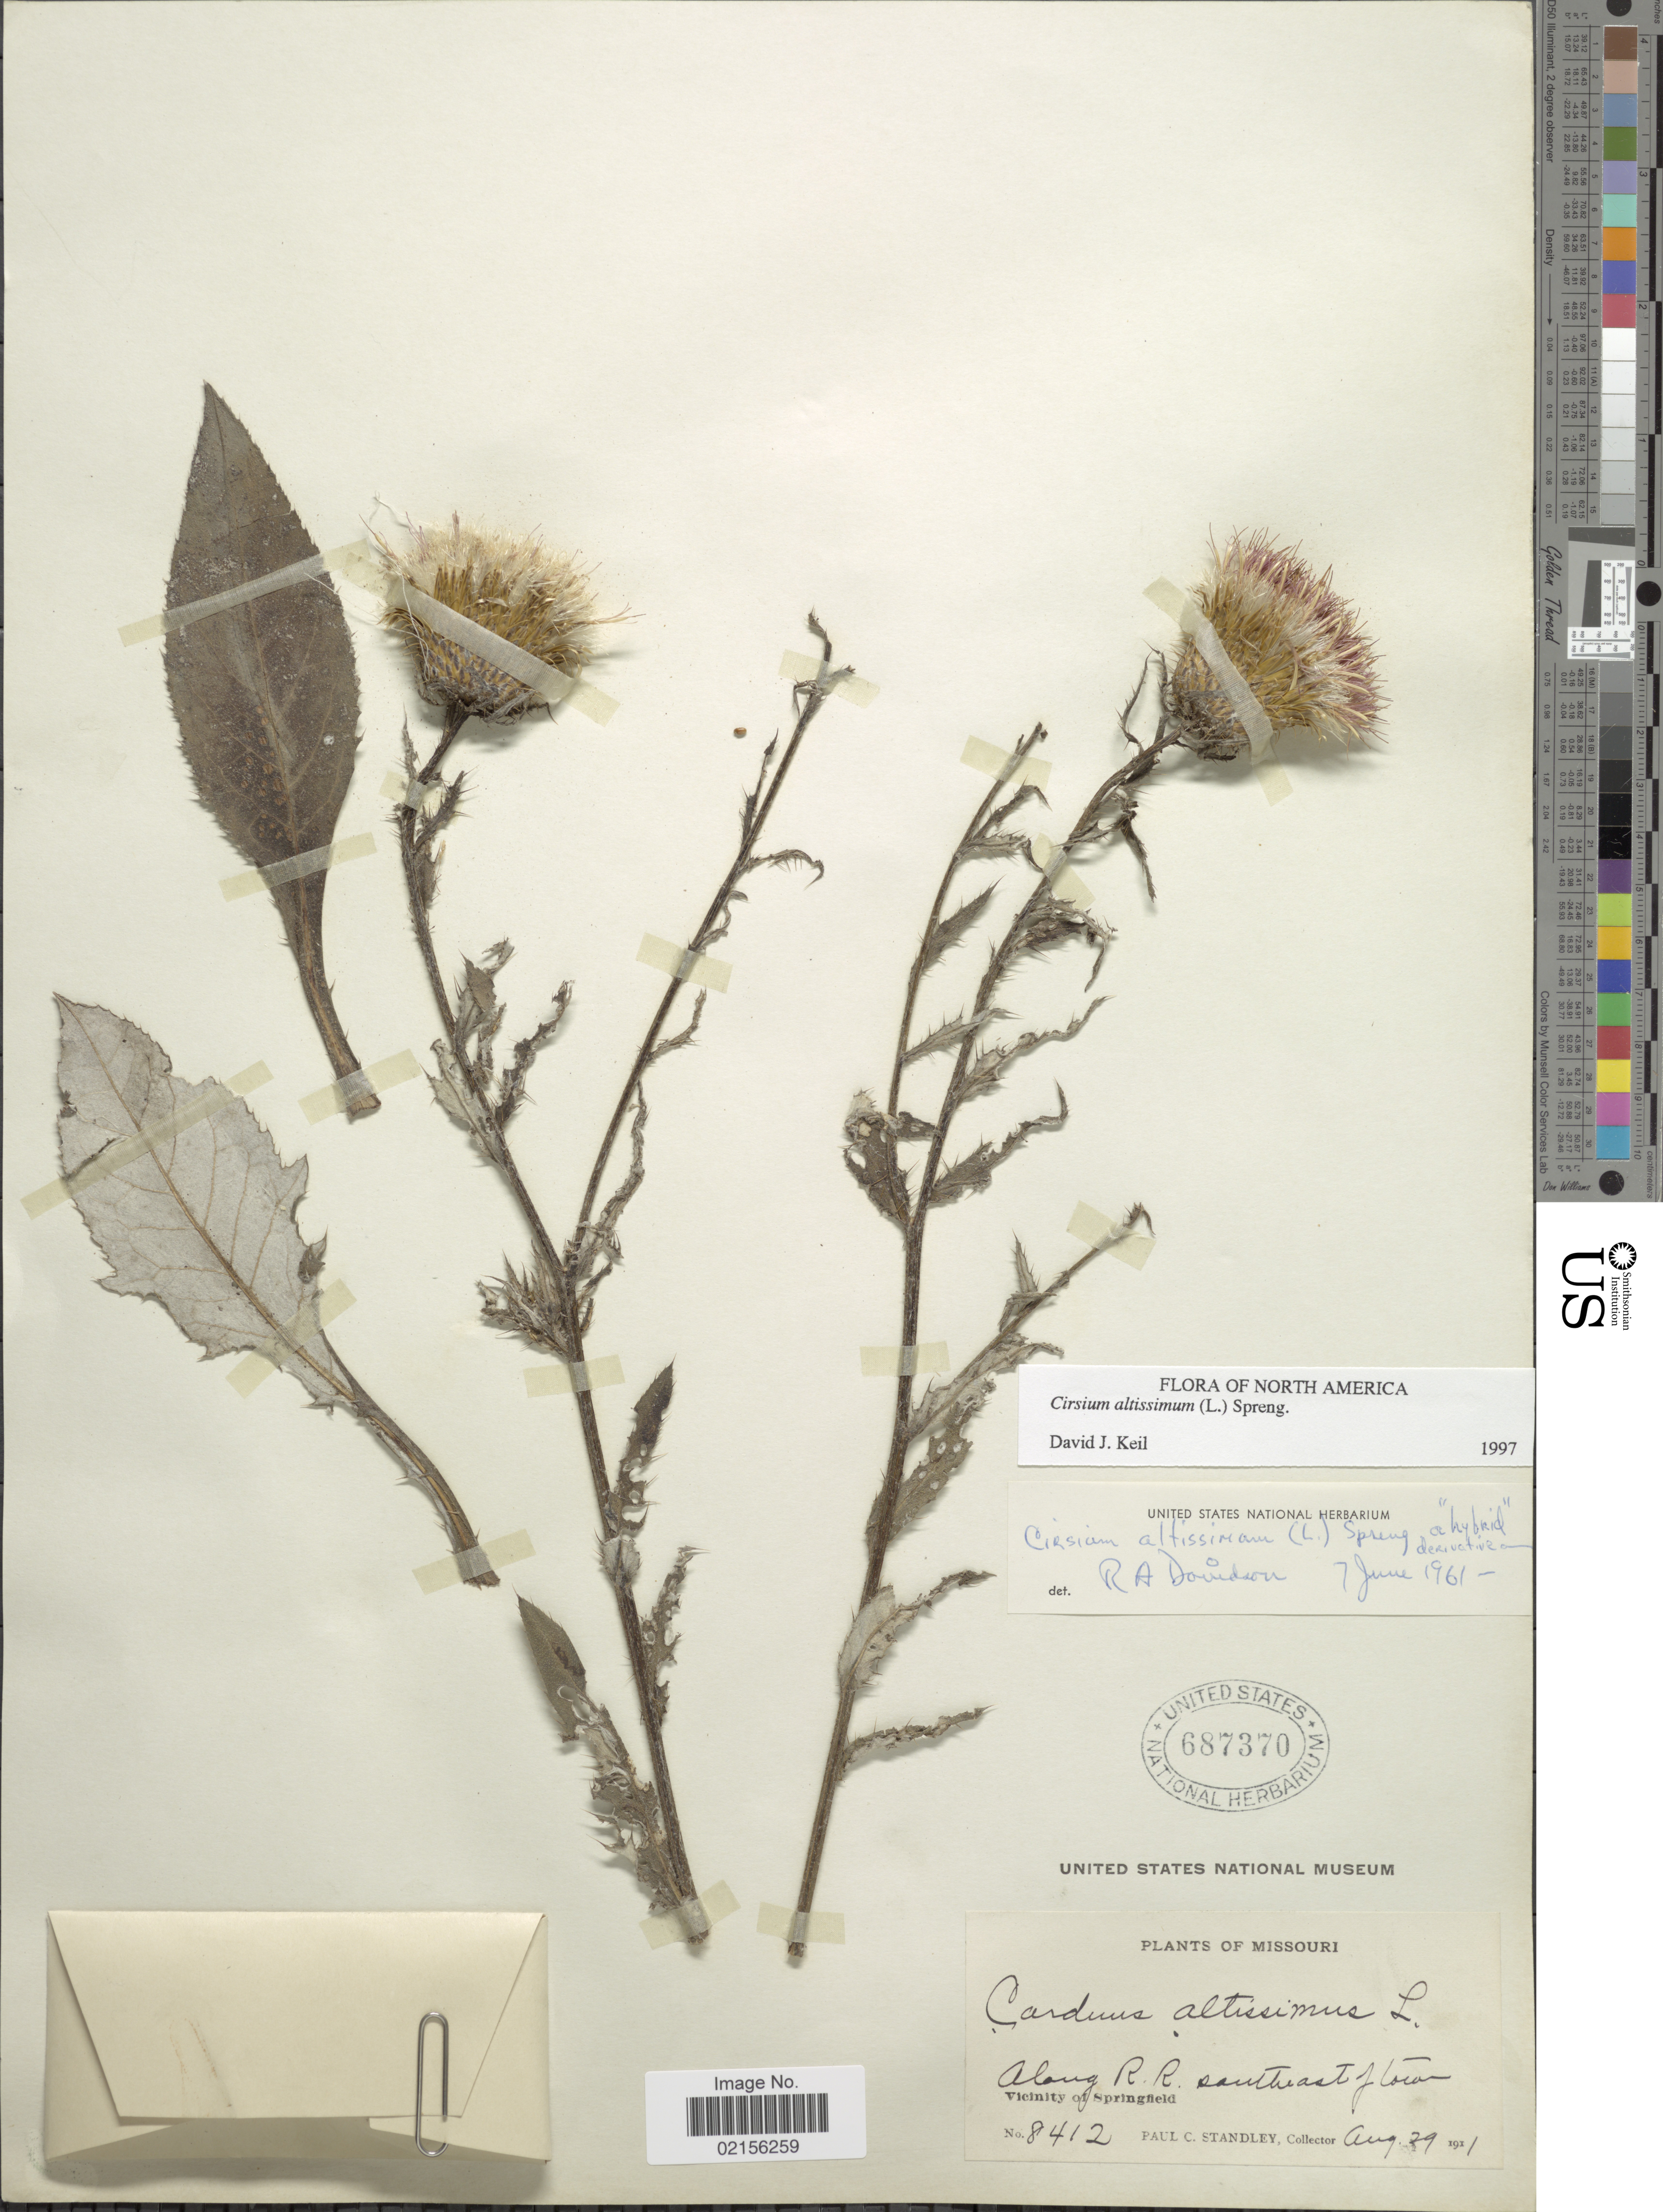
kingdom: Plantae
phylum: Tracheophyta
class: Magnoliopsida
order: Asterales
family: Asteraceae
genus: Cirsium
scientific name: Cirsium altissimum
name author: (L.) Spreng.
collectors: P. C. Standley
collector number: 8412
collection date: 1911-08-29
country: United States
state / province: Missouri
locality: Along R.R. southeast of town, Vicinity of Springfield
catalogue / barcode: US 687370